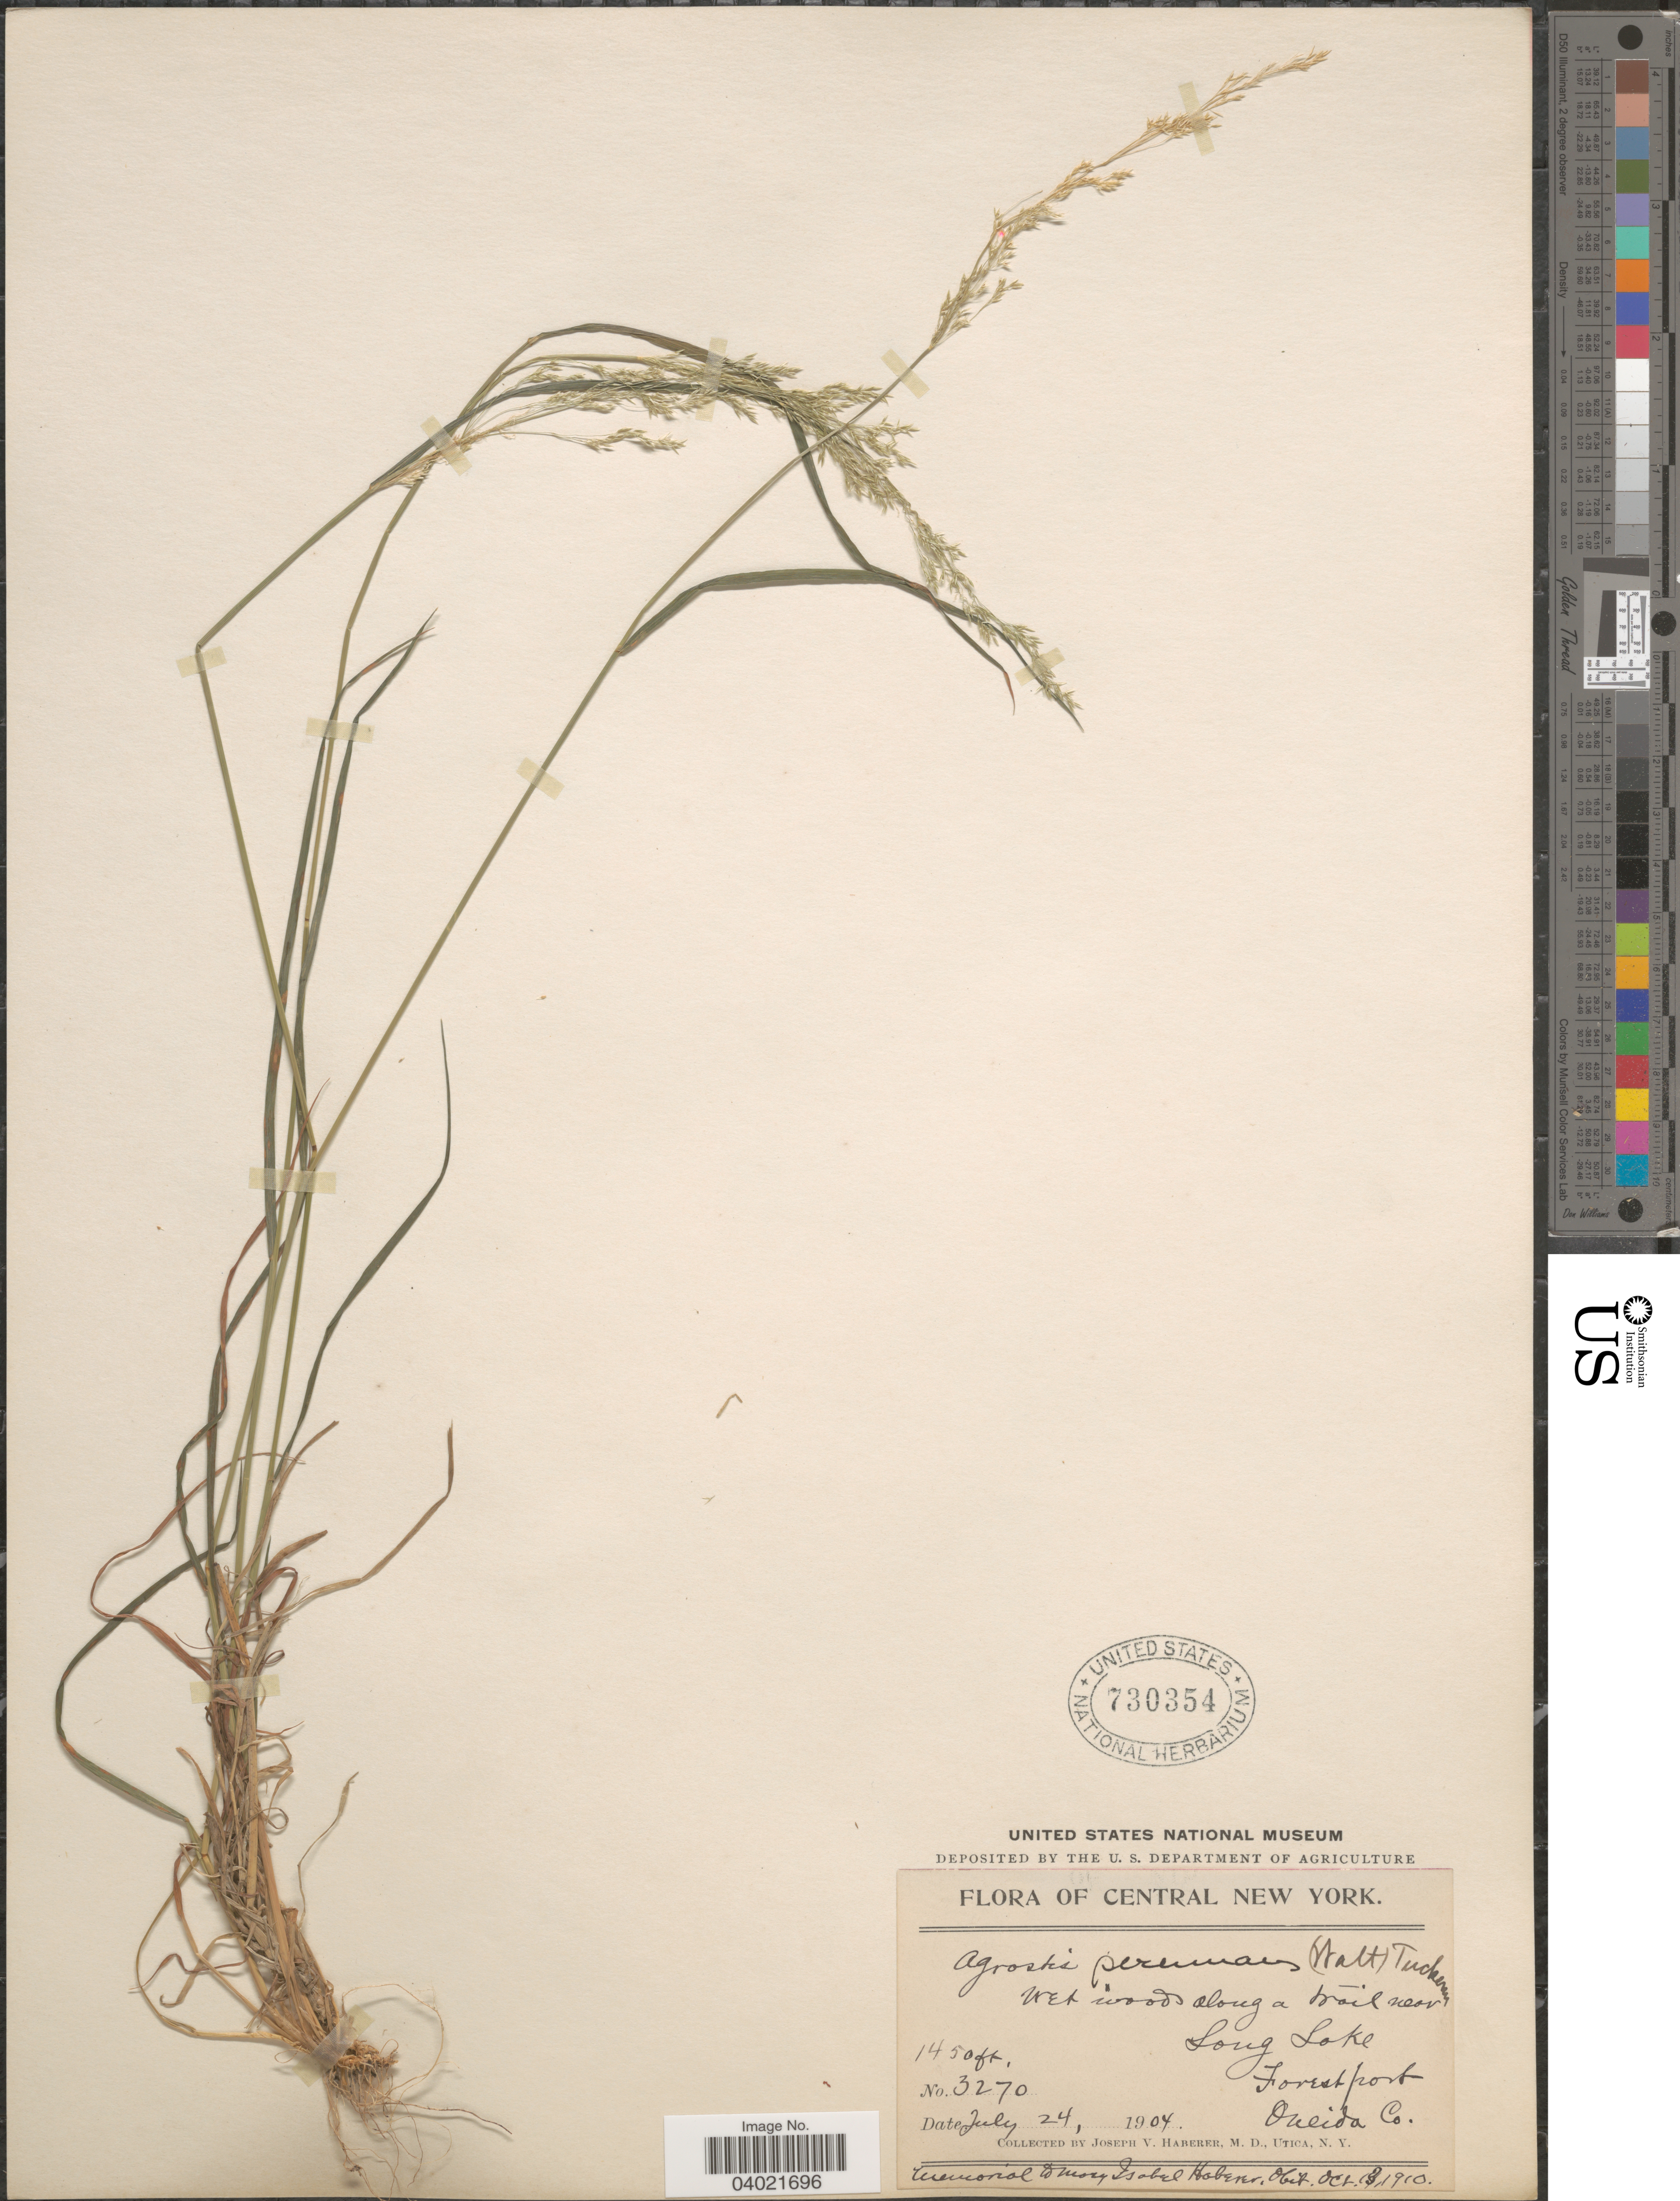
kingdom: Plantae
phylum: Tracheophyta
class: Liliopsida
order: Poales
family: Poaceae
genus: Agrostis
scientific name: Agrostis perennans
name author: (Walter) Tuck.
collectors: J. V. Haberer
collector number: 3270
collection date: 1904-07-24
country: United States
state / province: New York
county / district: Oneida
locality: Central New York. Along a trail near Long Lake. Forest port. Oneida Co.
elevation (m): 442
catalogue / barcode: US 730354